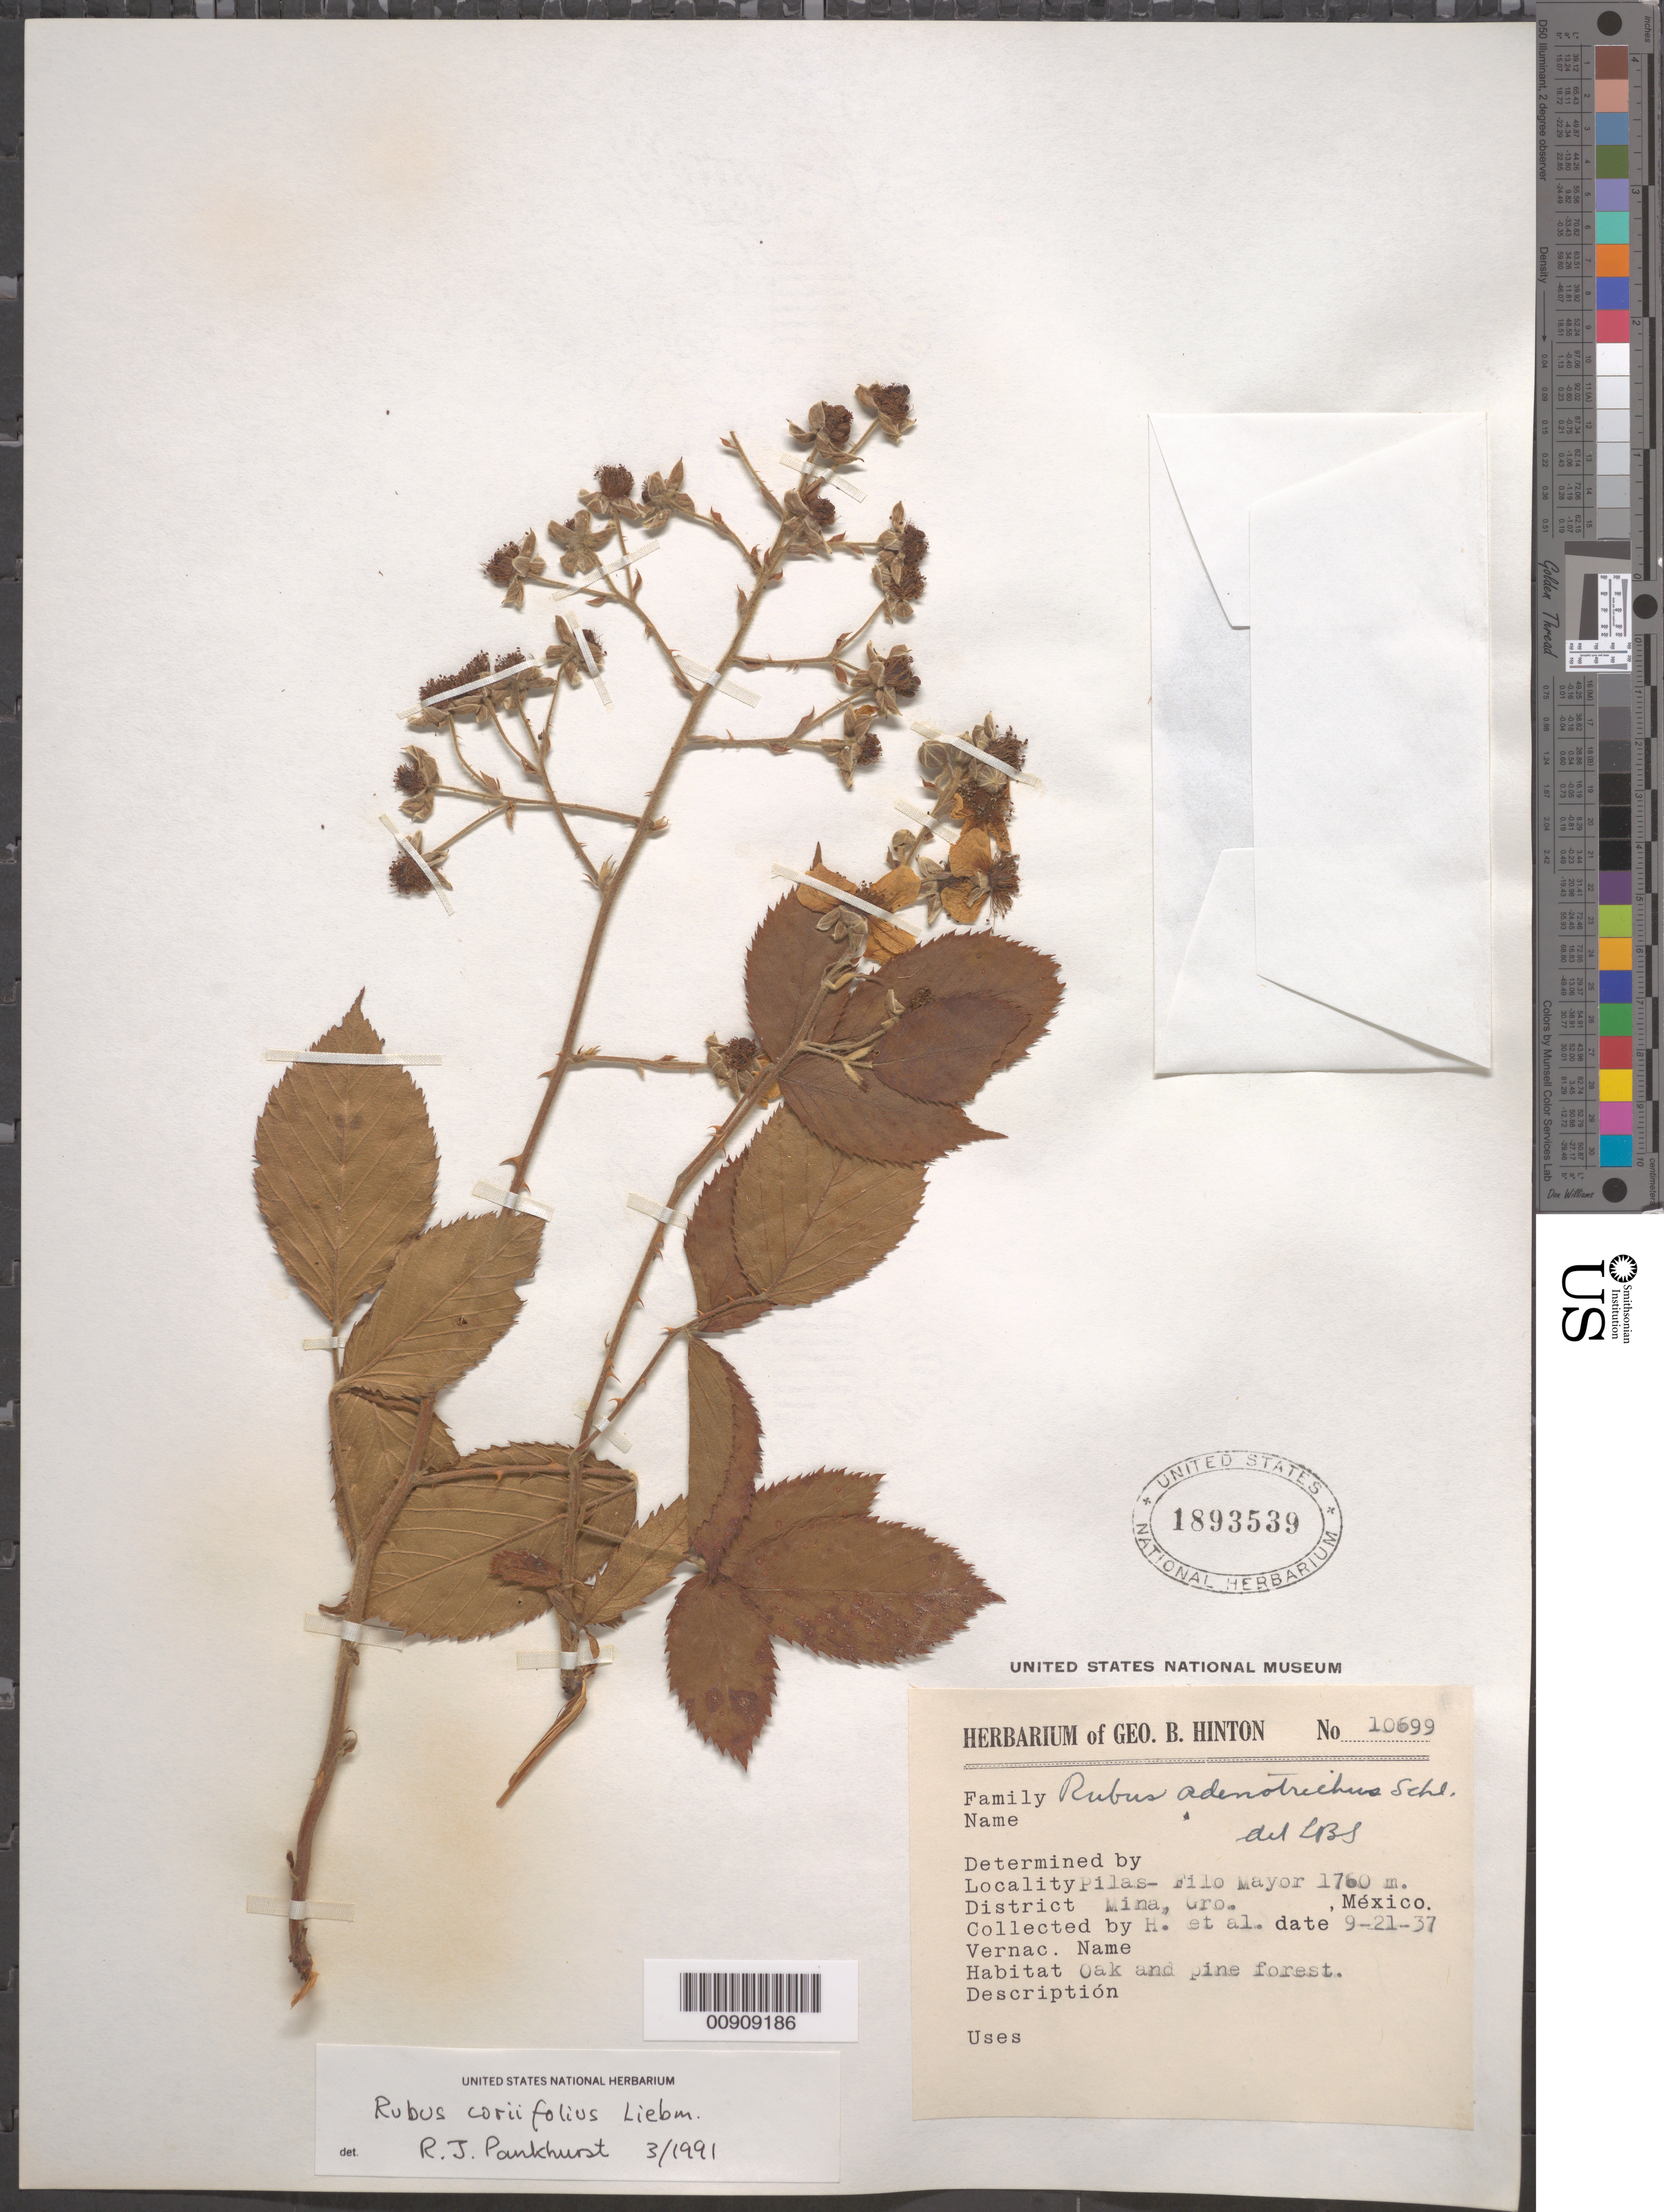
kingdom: Plantae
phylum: Tracheophyta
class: Magnoliopsida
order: Rosales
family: Rosaceae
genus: Rubus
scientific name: Rubus coriifolius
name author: Liebm.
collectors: G. B. Hinton & et al.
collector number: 10699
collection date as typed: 21 Sep 1937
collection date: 1937-09-21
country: Mexico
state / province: Guerrero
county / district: Mina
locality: Pilas - Filo Mayor, District Mina, Guerrero.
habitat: Oak and pine forest.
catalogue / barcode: US 1893539